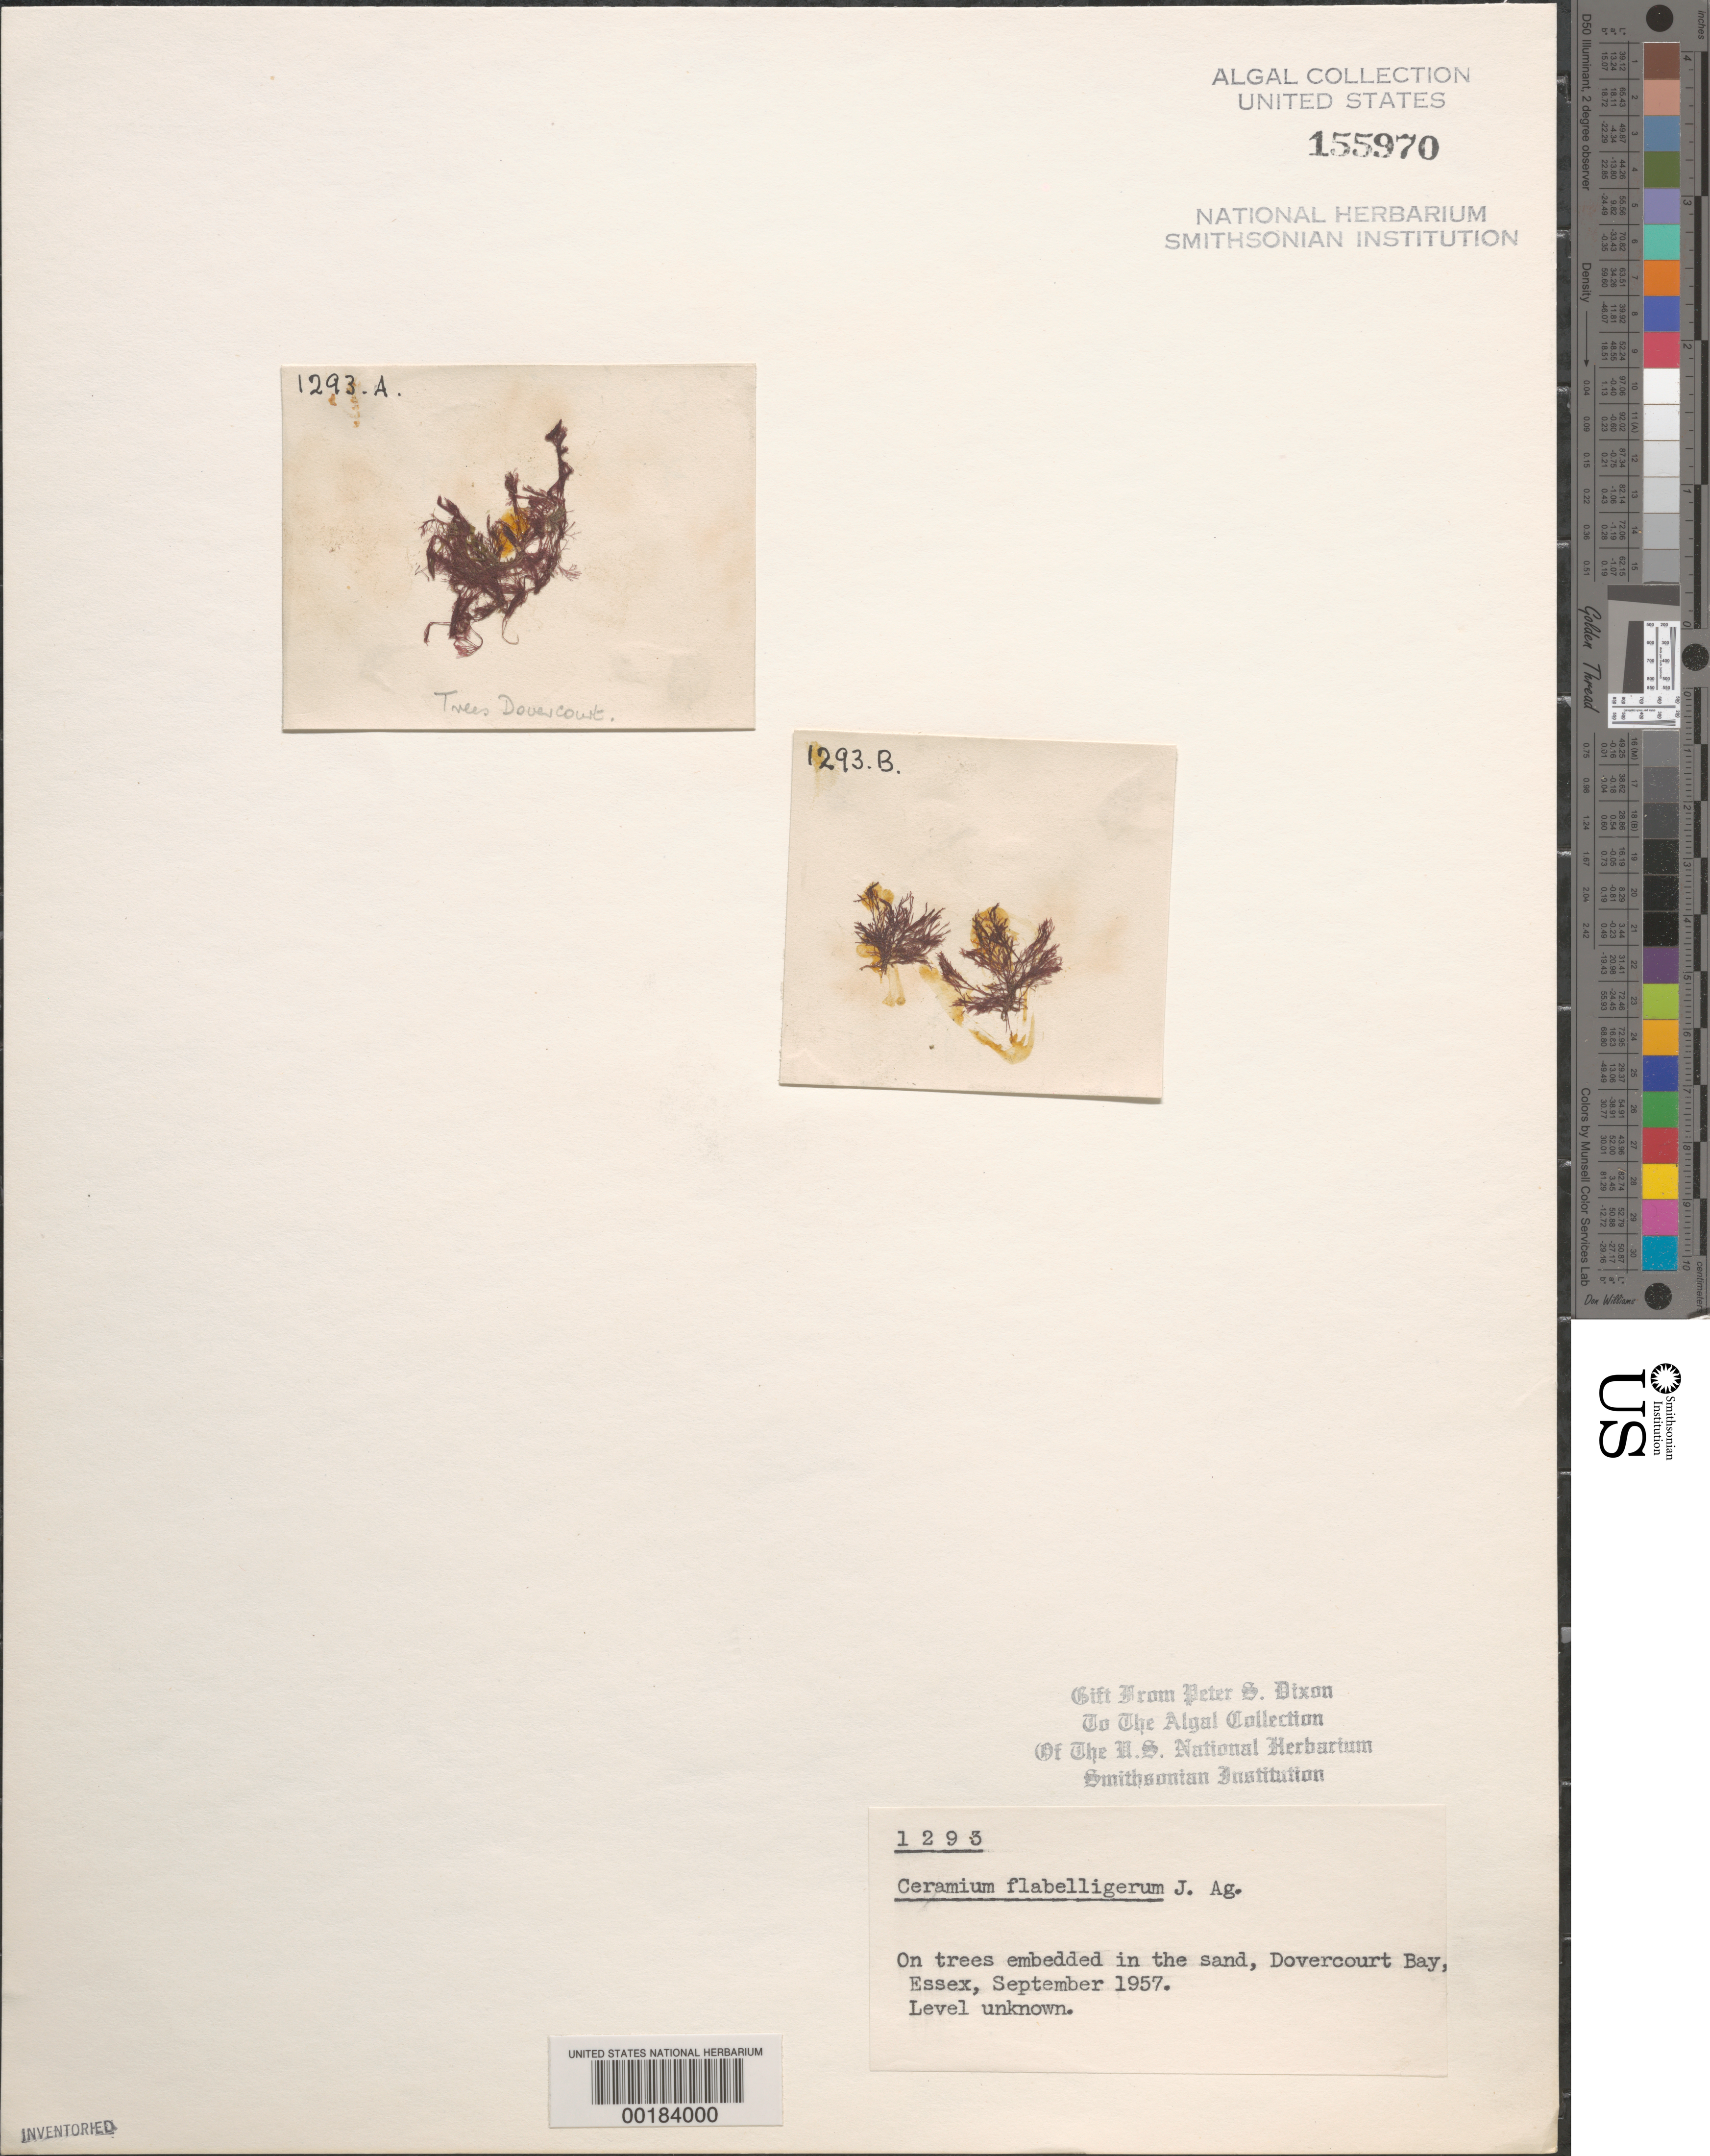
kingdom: Plantae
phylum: Rhodophyta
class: Florideophyceae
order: Ceramiales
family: Ceramiaceae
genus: Ceramium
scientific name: Ceramium gaditanum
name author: (Clemente) Cremades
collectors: P. S. Dixon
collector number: PSD 1293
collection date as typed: Sep 1957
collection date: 1957-09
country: United Kingdom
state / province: England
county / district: Essex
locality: Dovercourt Bay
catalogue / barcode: US 155970